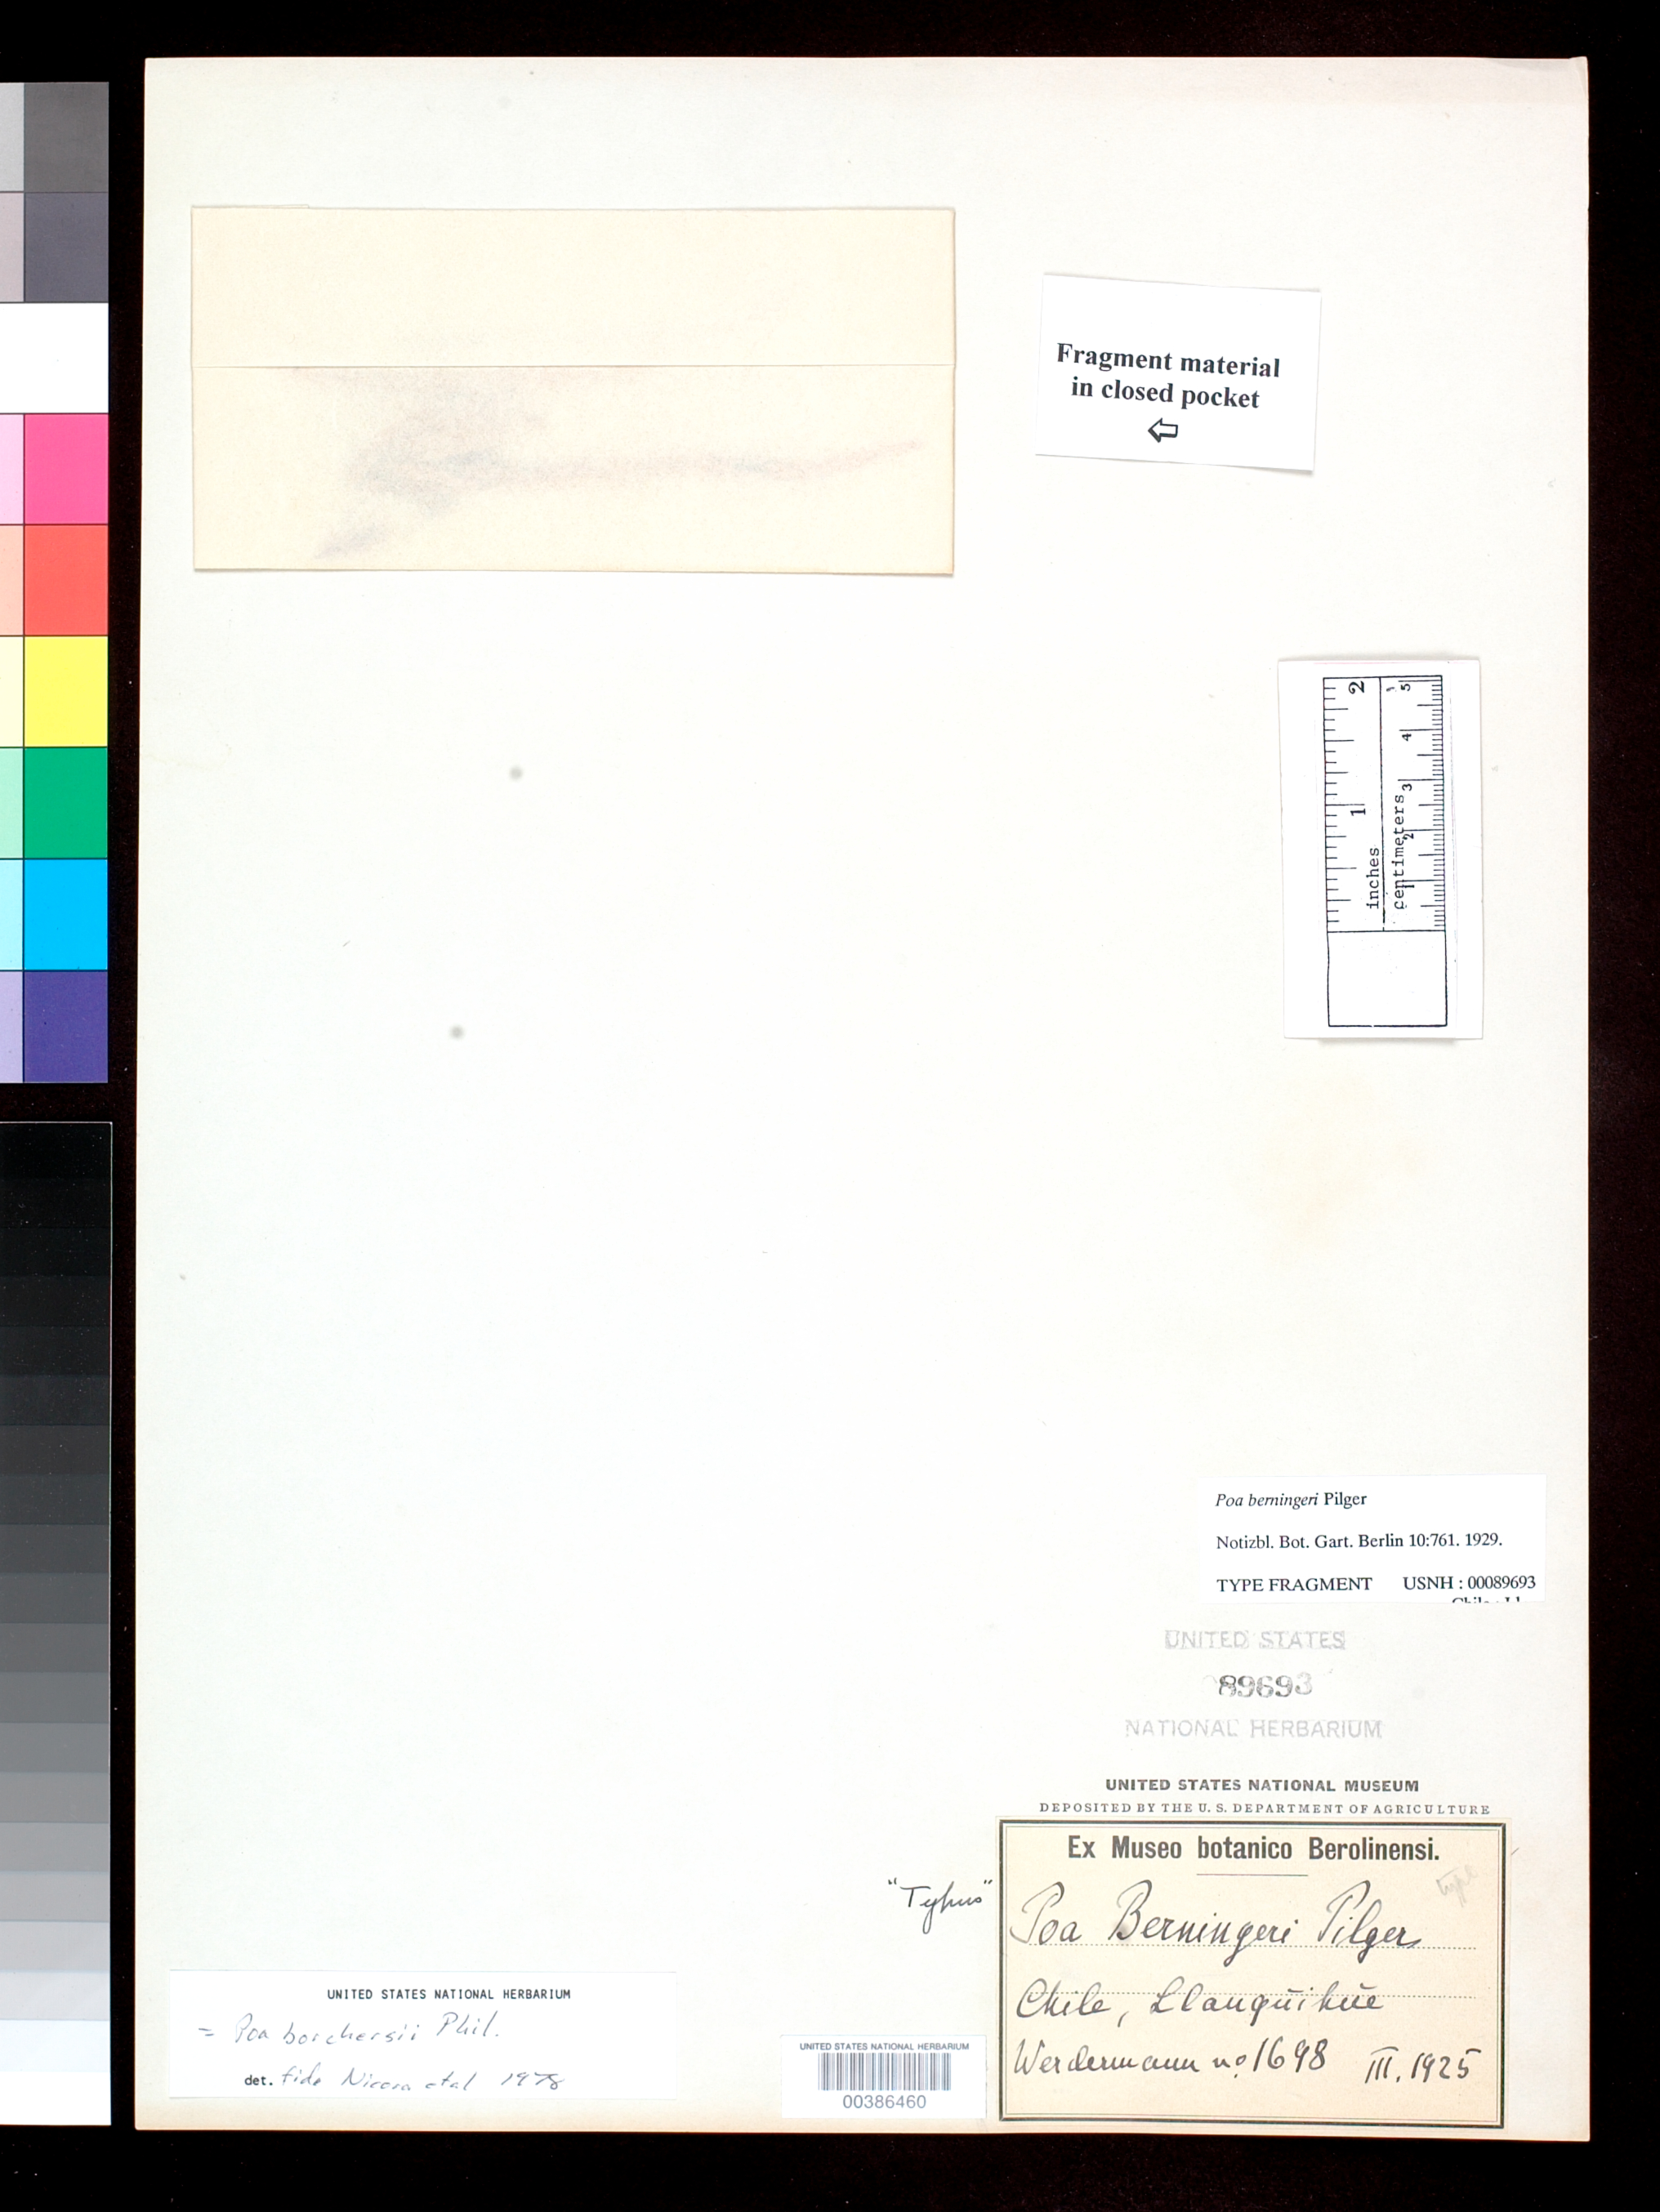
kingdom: Plantae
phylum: Tracheophyta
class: Liliopsida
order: Poales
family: Poaceae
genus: Poa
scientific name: Poa berningeri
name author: Pilg.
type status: Type Fragment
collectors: E. Werdermann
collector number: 1698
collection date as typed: Mar 1925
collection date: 1925-03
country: Chile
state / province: Los Lagos (X)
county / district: Llanquihue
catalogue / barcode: US 89693